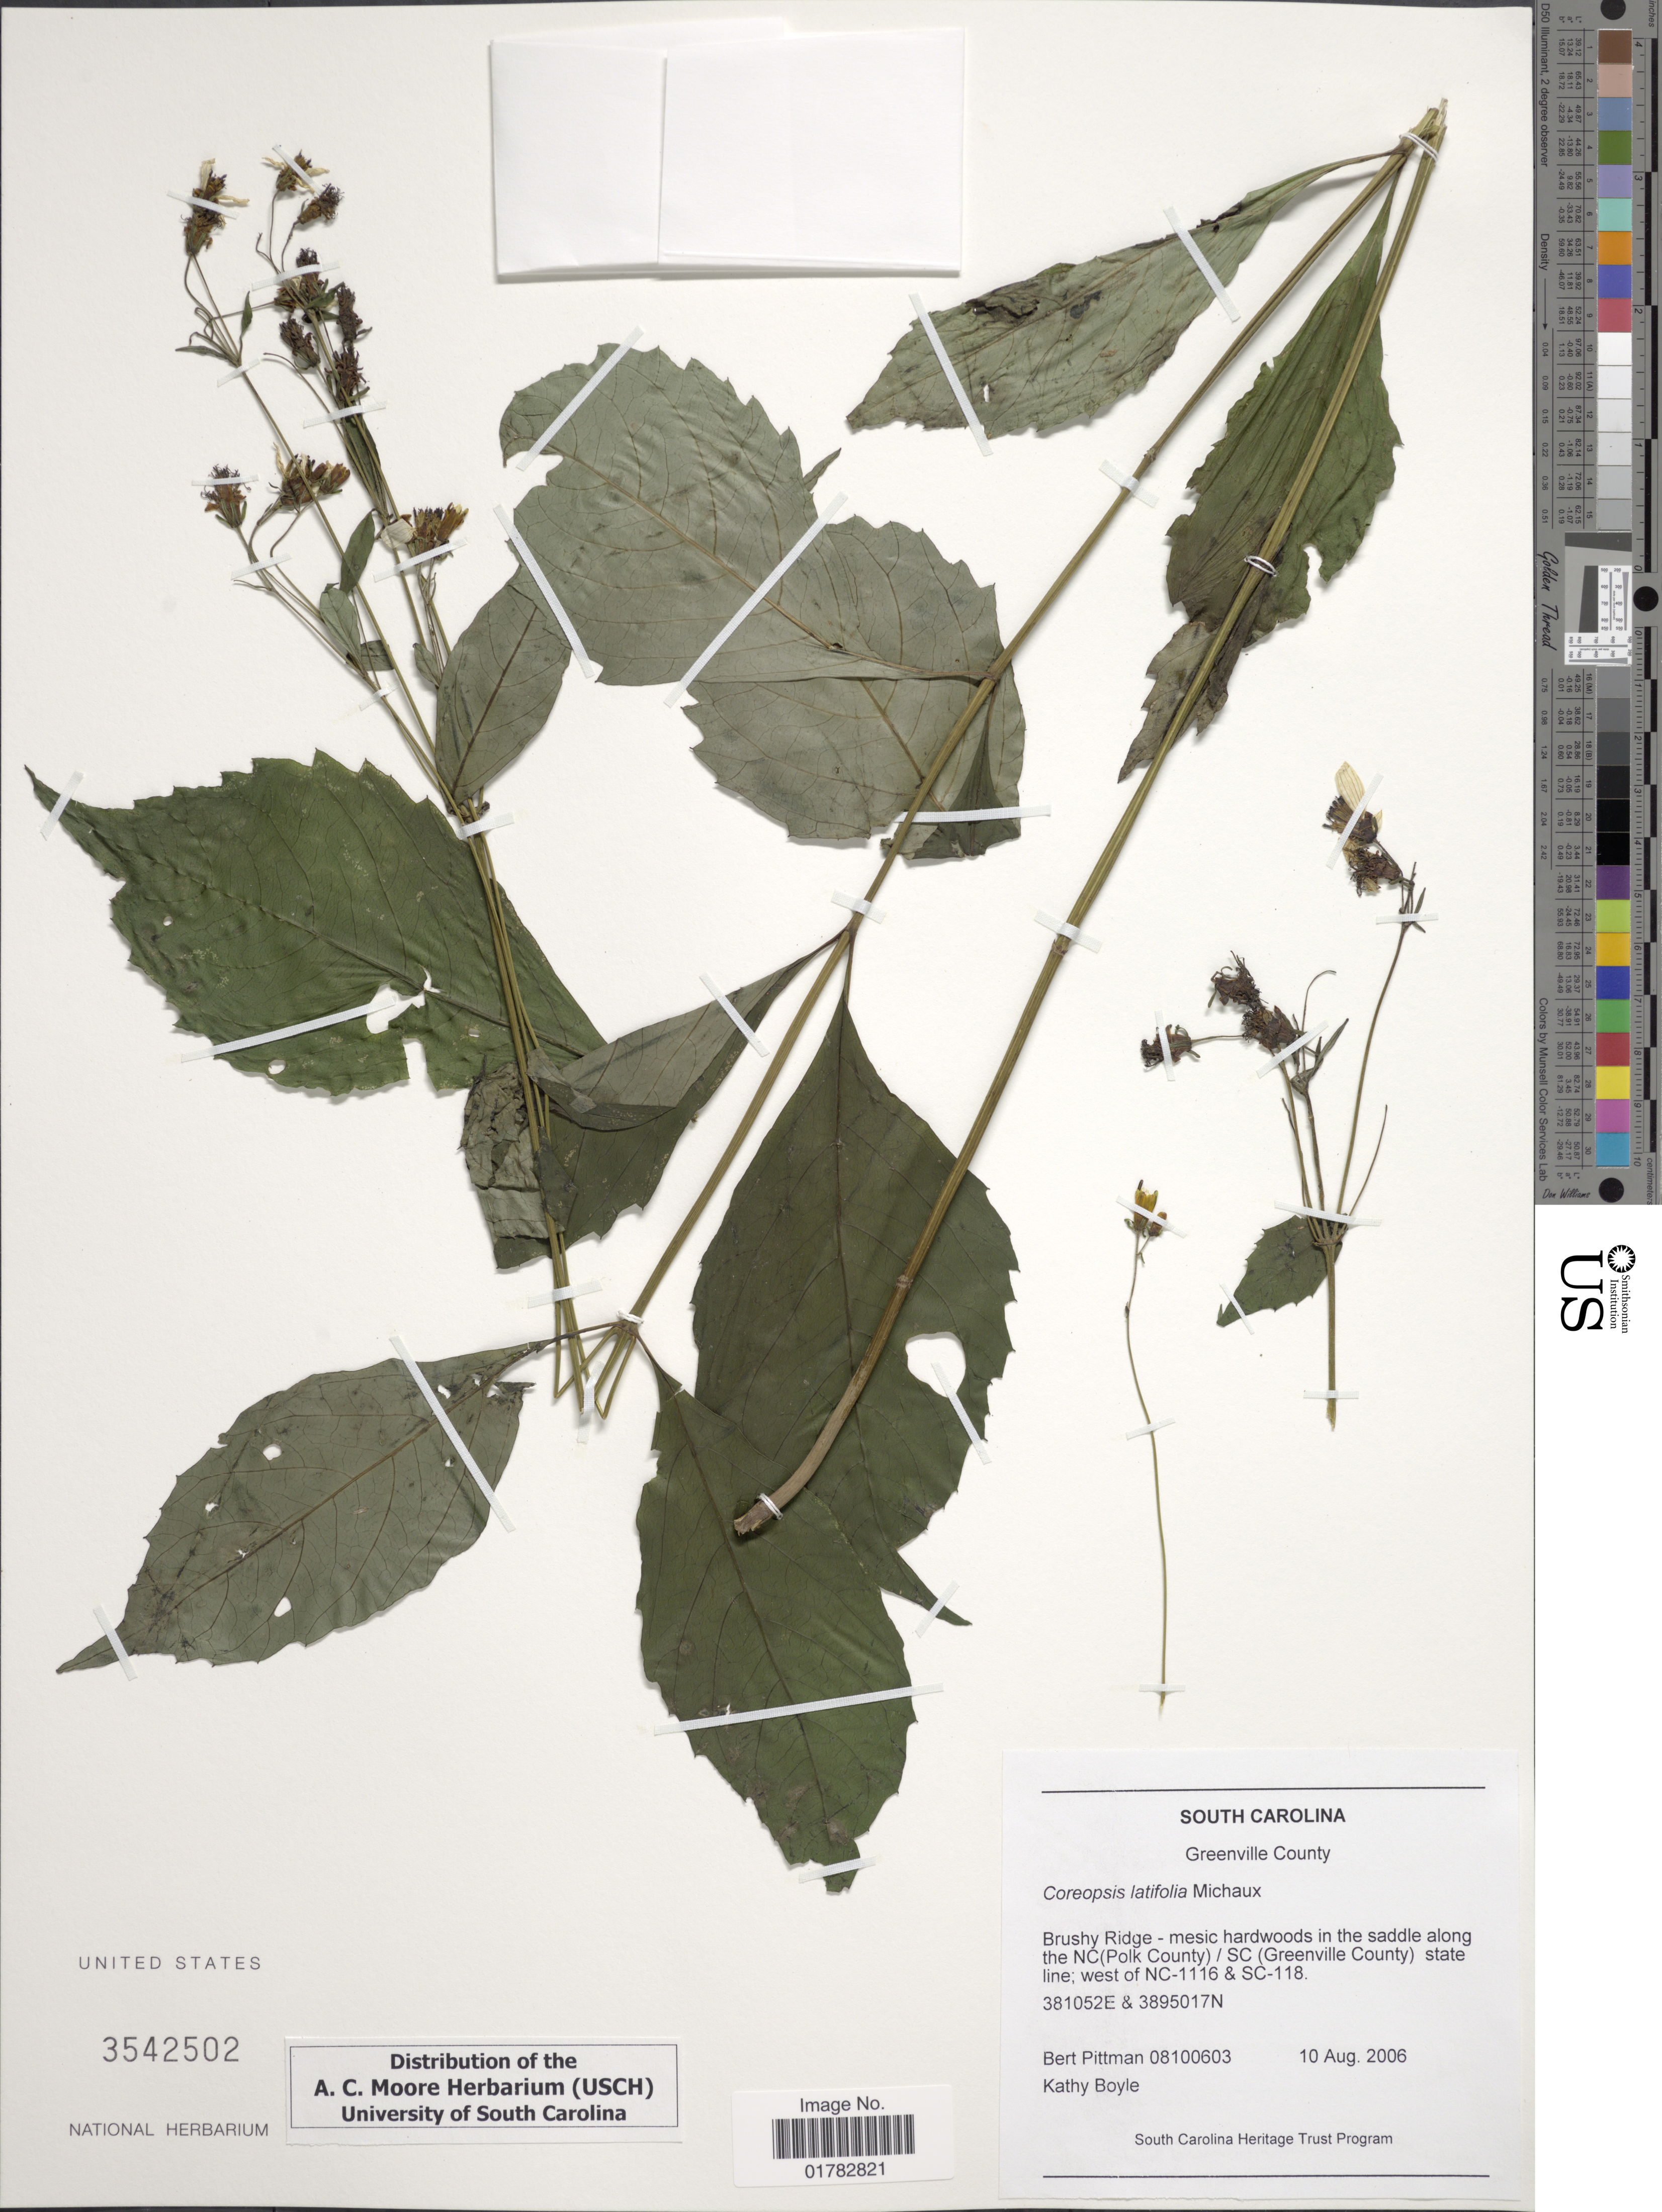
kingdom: Plantae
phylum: Tracheophyta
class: Magnoliopsida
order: Asterales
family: Asteraceae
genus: Coreopsis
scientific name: Coreopsis latifolia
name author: Michx.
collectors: B. Pittman & K. Boyle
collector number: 08100603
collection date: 2006-08-10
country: United States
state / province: South Carolina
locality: Brushy Ridge, mesic hardwoods in the saddle along the NC (Polk County) / SC (Greenville County) state line; west of NC-1116 & SC 118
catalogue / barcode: US 3542502